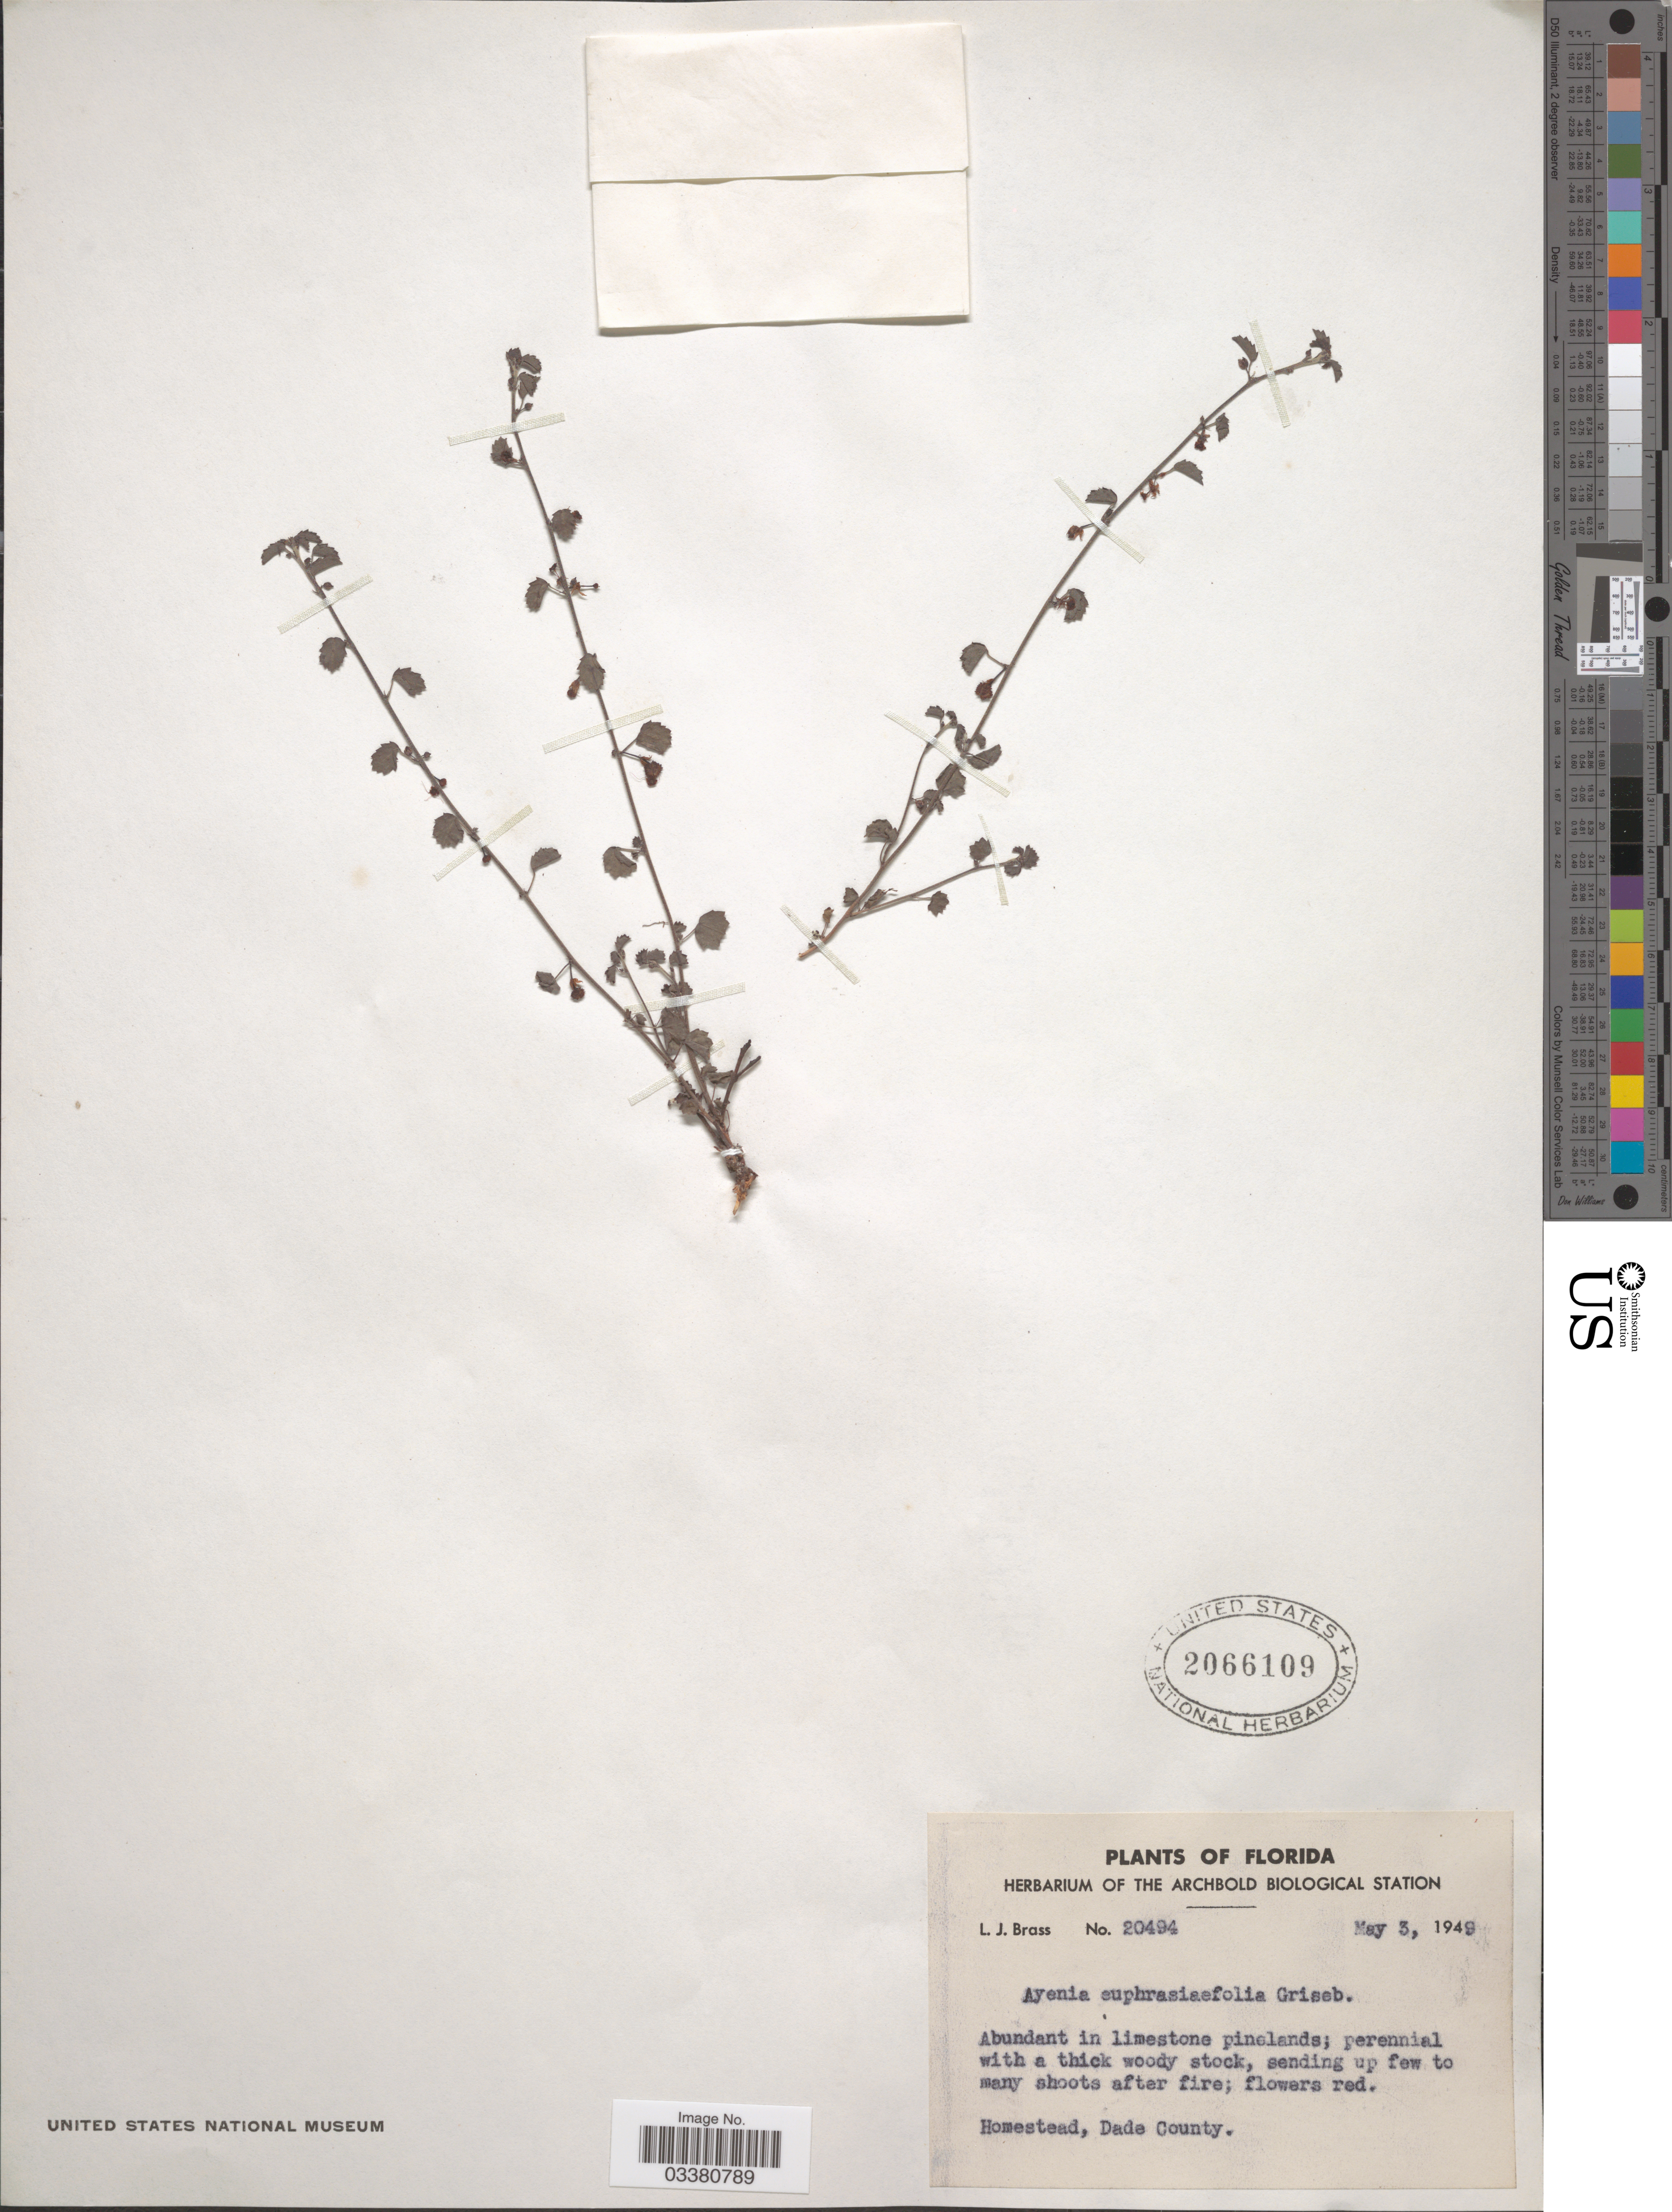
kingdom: Plantae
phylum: Tracheophyta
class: Magnoliopsida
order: Malvales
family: Malvaceae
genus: Ayenia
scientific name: Ayenia euphrasiifolia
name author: Griseb.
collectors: L. J. Brass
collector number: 20494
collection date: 1949-05-03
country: United States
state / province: Florida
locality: Homestead, Dade County.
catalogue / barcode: US 2066109